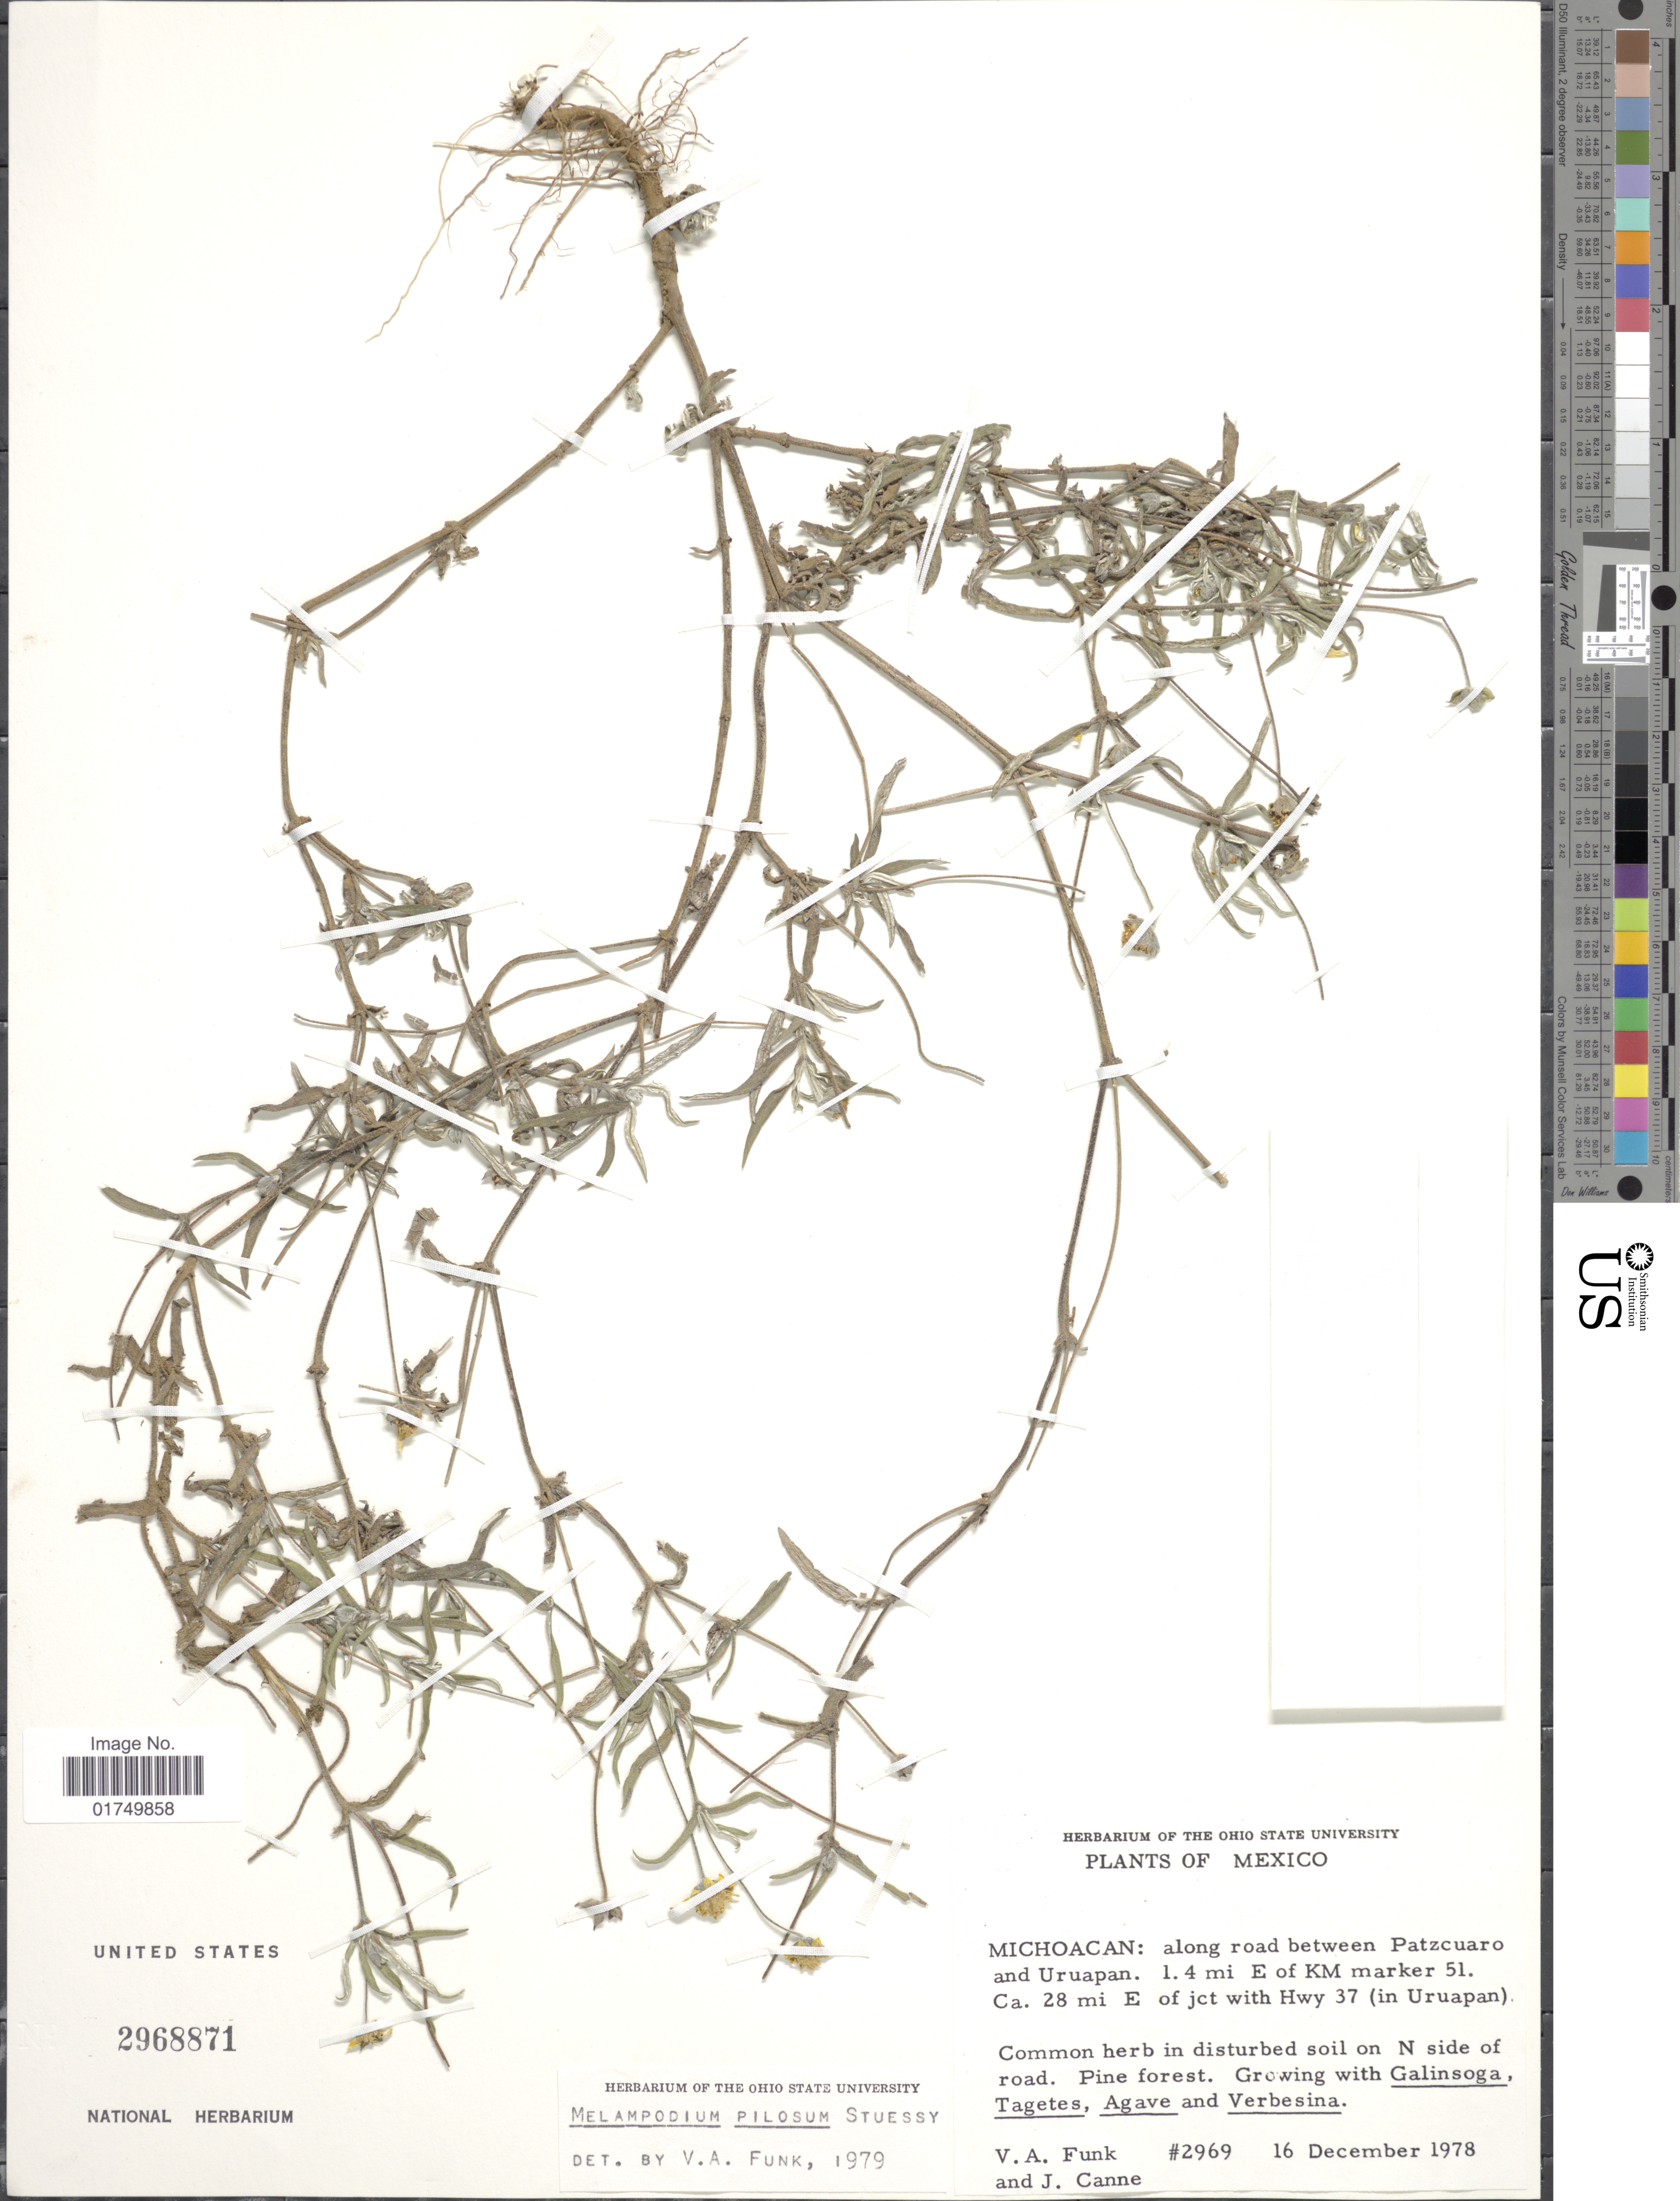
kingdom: Plantae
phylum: Tracheophyta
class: Magnoliopsida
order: Asterales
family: Asteraceae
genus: Melampodium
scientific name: Melampodium pilosum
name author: Stuessy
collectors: V. Funk & J. M. Canne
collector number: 2969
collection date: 1978-12-16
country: Mexico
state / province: Michoacán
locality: Along road between Patzcuaro and Uruapan. 1.4 mi E of KM marker 51. Ca. 28 mi E of jct with Hwy 37 (in Uruapan)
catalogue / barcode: US 2968871